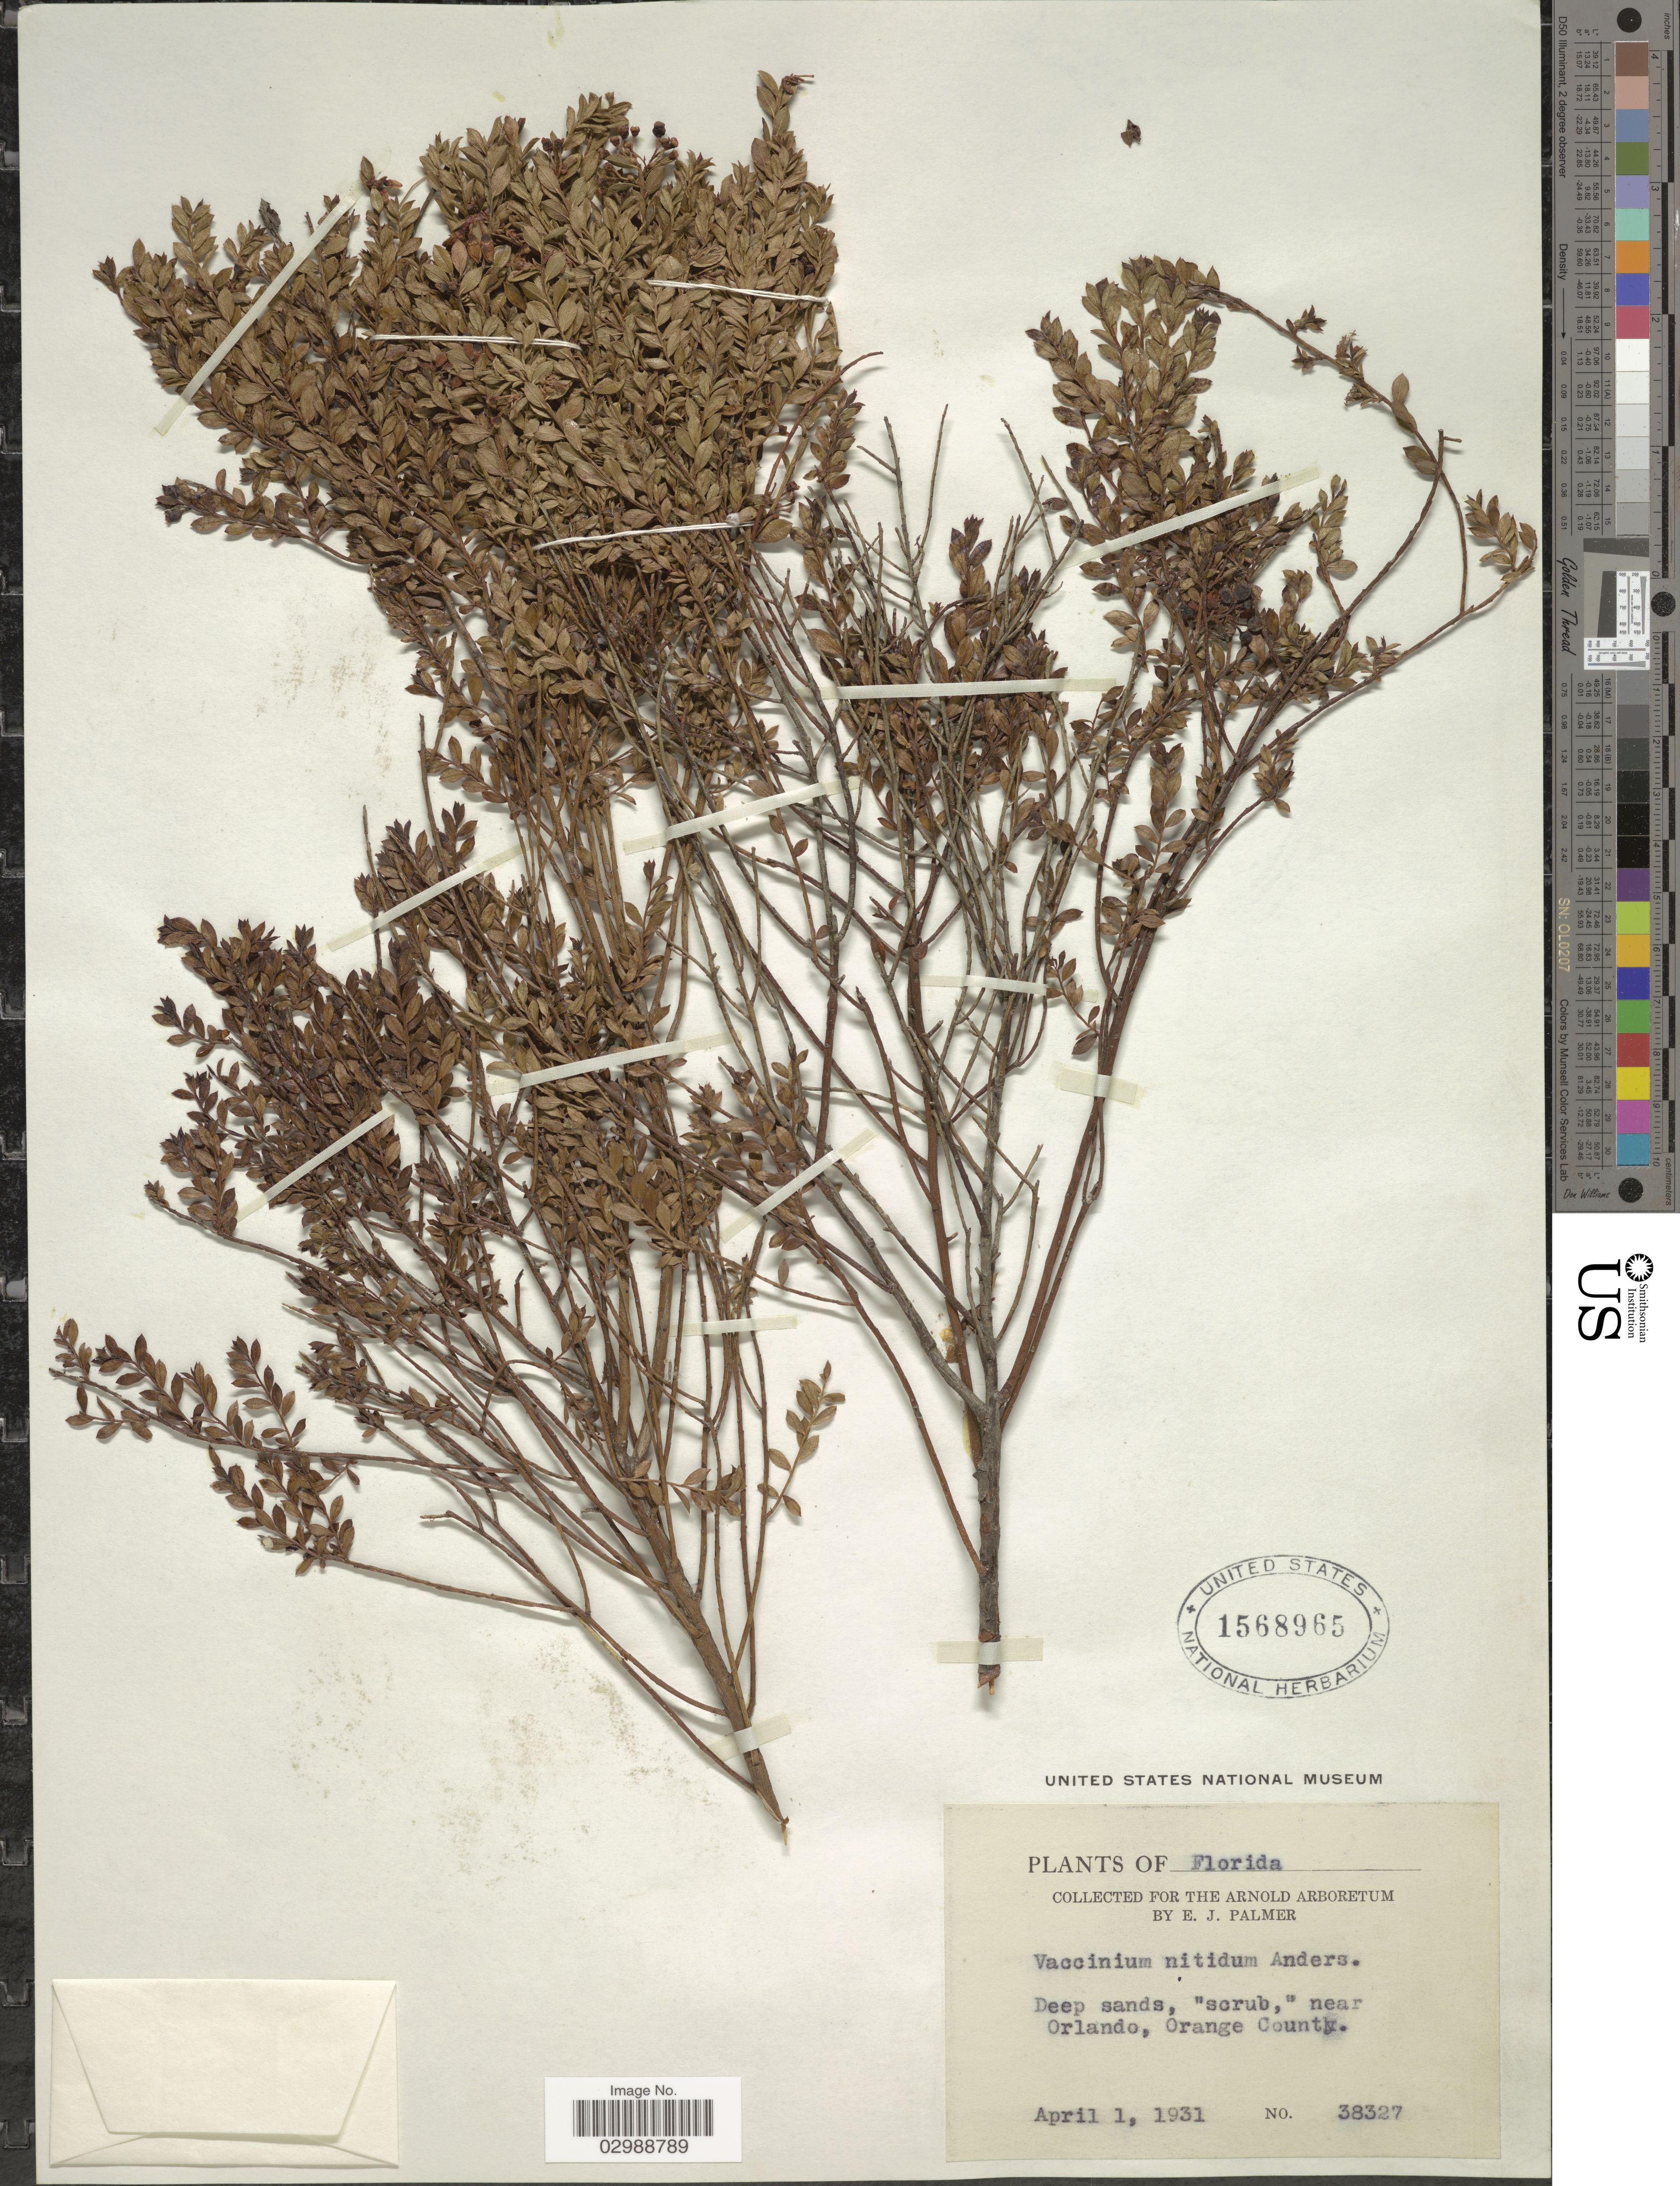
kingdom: Plantae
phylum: Tracheophyta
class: Magnoliopsida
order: Ericales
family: Ericaceae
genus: Vaccinium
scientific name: Vaccinium nitidum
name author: Andrews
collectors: E. J. Palmer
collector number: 38327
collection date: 1931-04-01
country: United States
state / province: Florida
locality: Near Orlando, Orange County.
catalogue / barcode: US 1568965